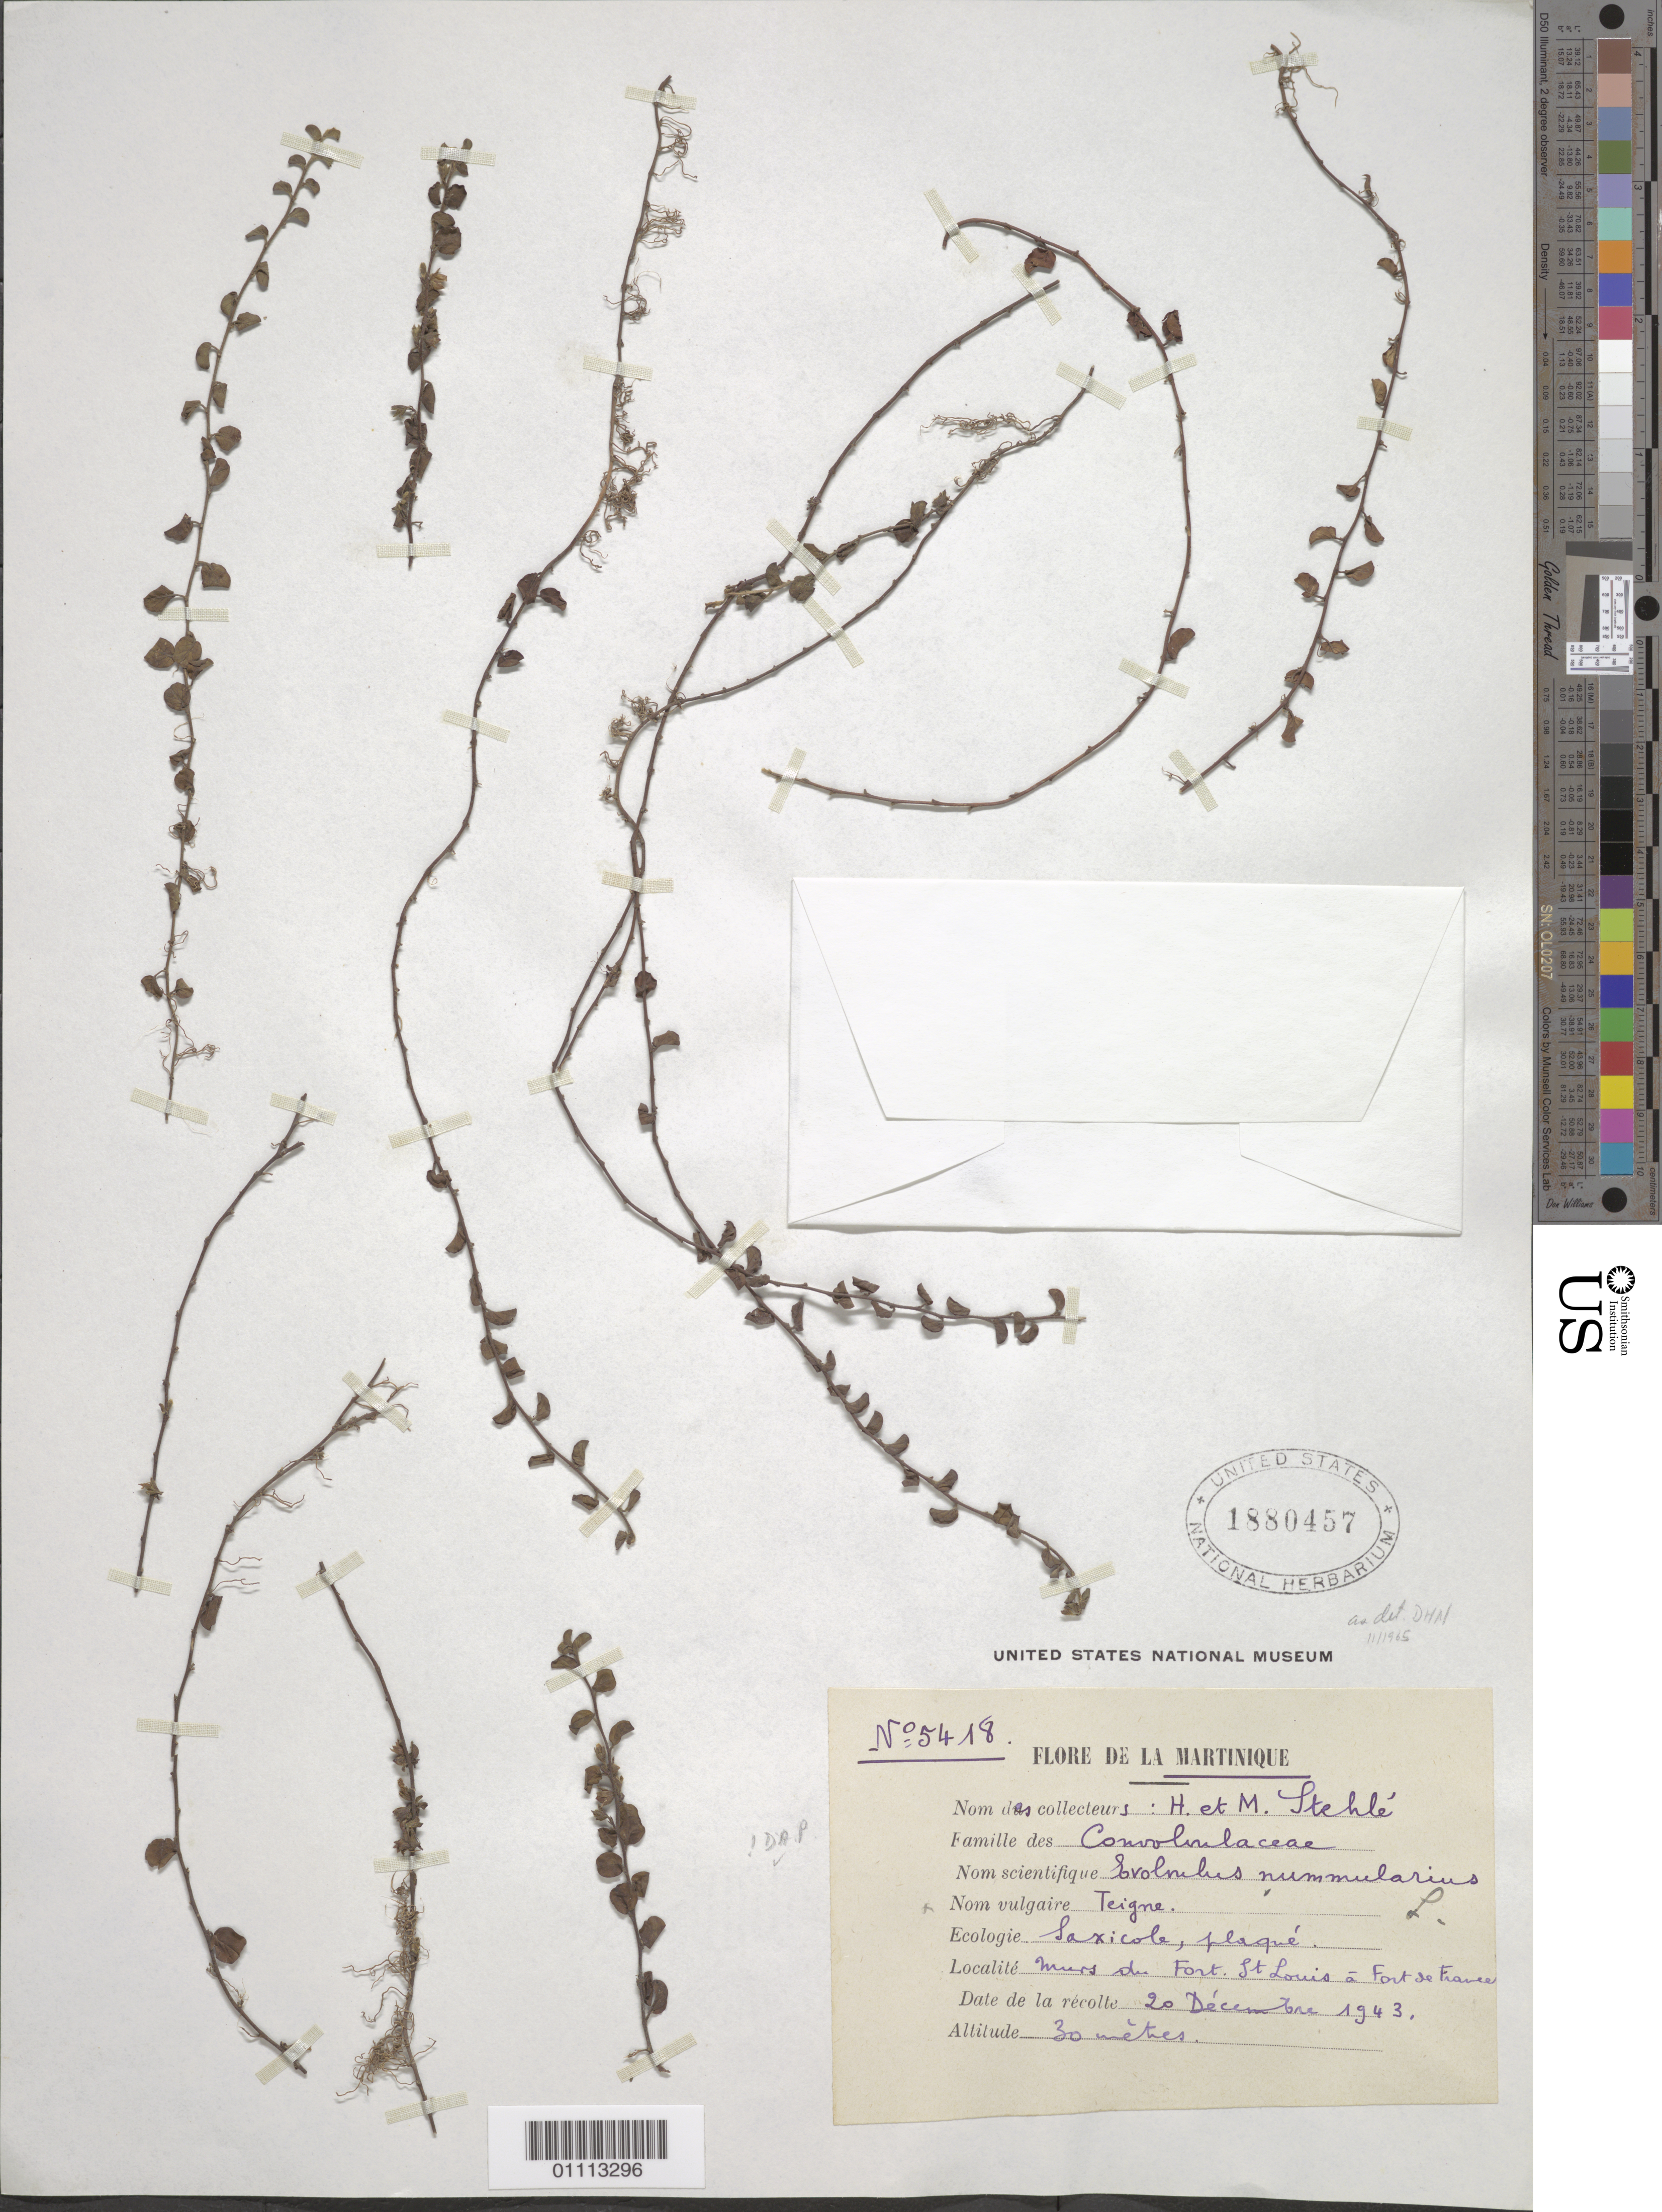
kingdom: Plantae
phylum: Tracheophyta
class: Magnoliopsida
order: Solanales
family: Convolvulaceae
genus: Evolvulus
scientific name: Evolvulus nummularius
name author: (L.) L.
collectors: H. Stehlé & M. Stehlé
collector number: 5418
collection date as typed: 20 Dec 1943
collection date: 1943-12-20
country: Martinique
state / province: Fort-de-France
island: Martinique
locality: Murs de Fort St. Louis a Fort de France. Saxicole plaque.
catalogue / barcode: US 1880457